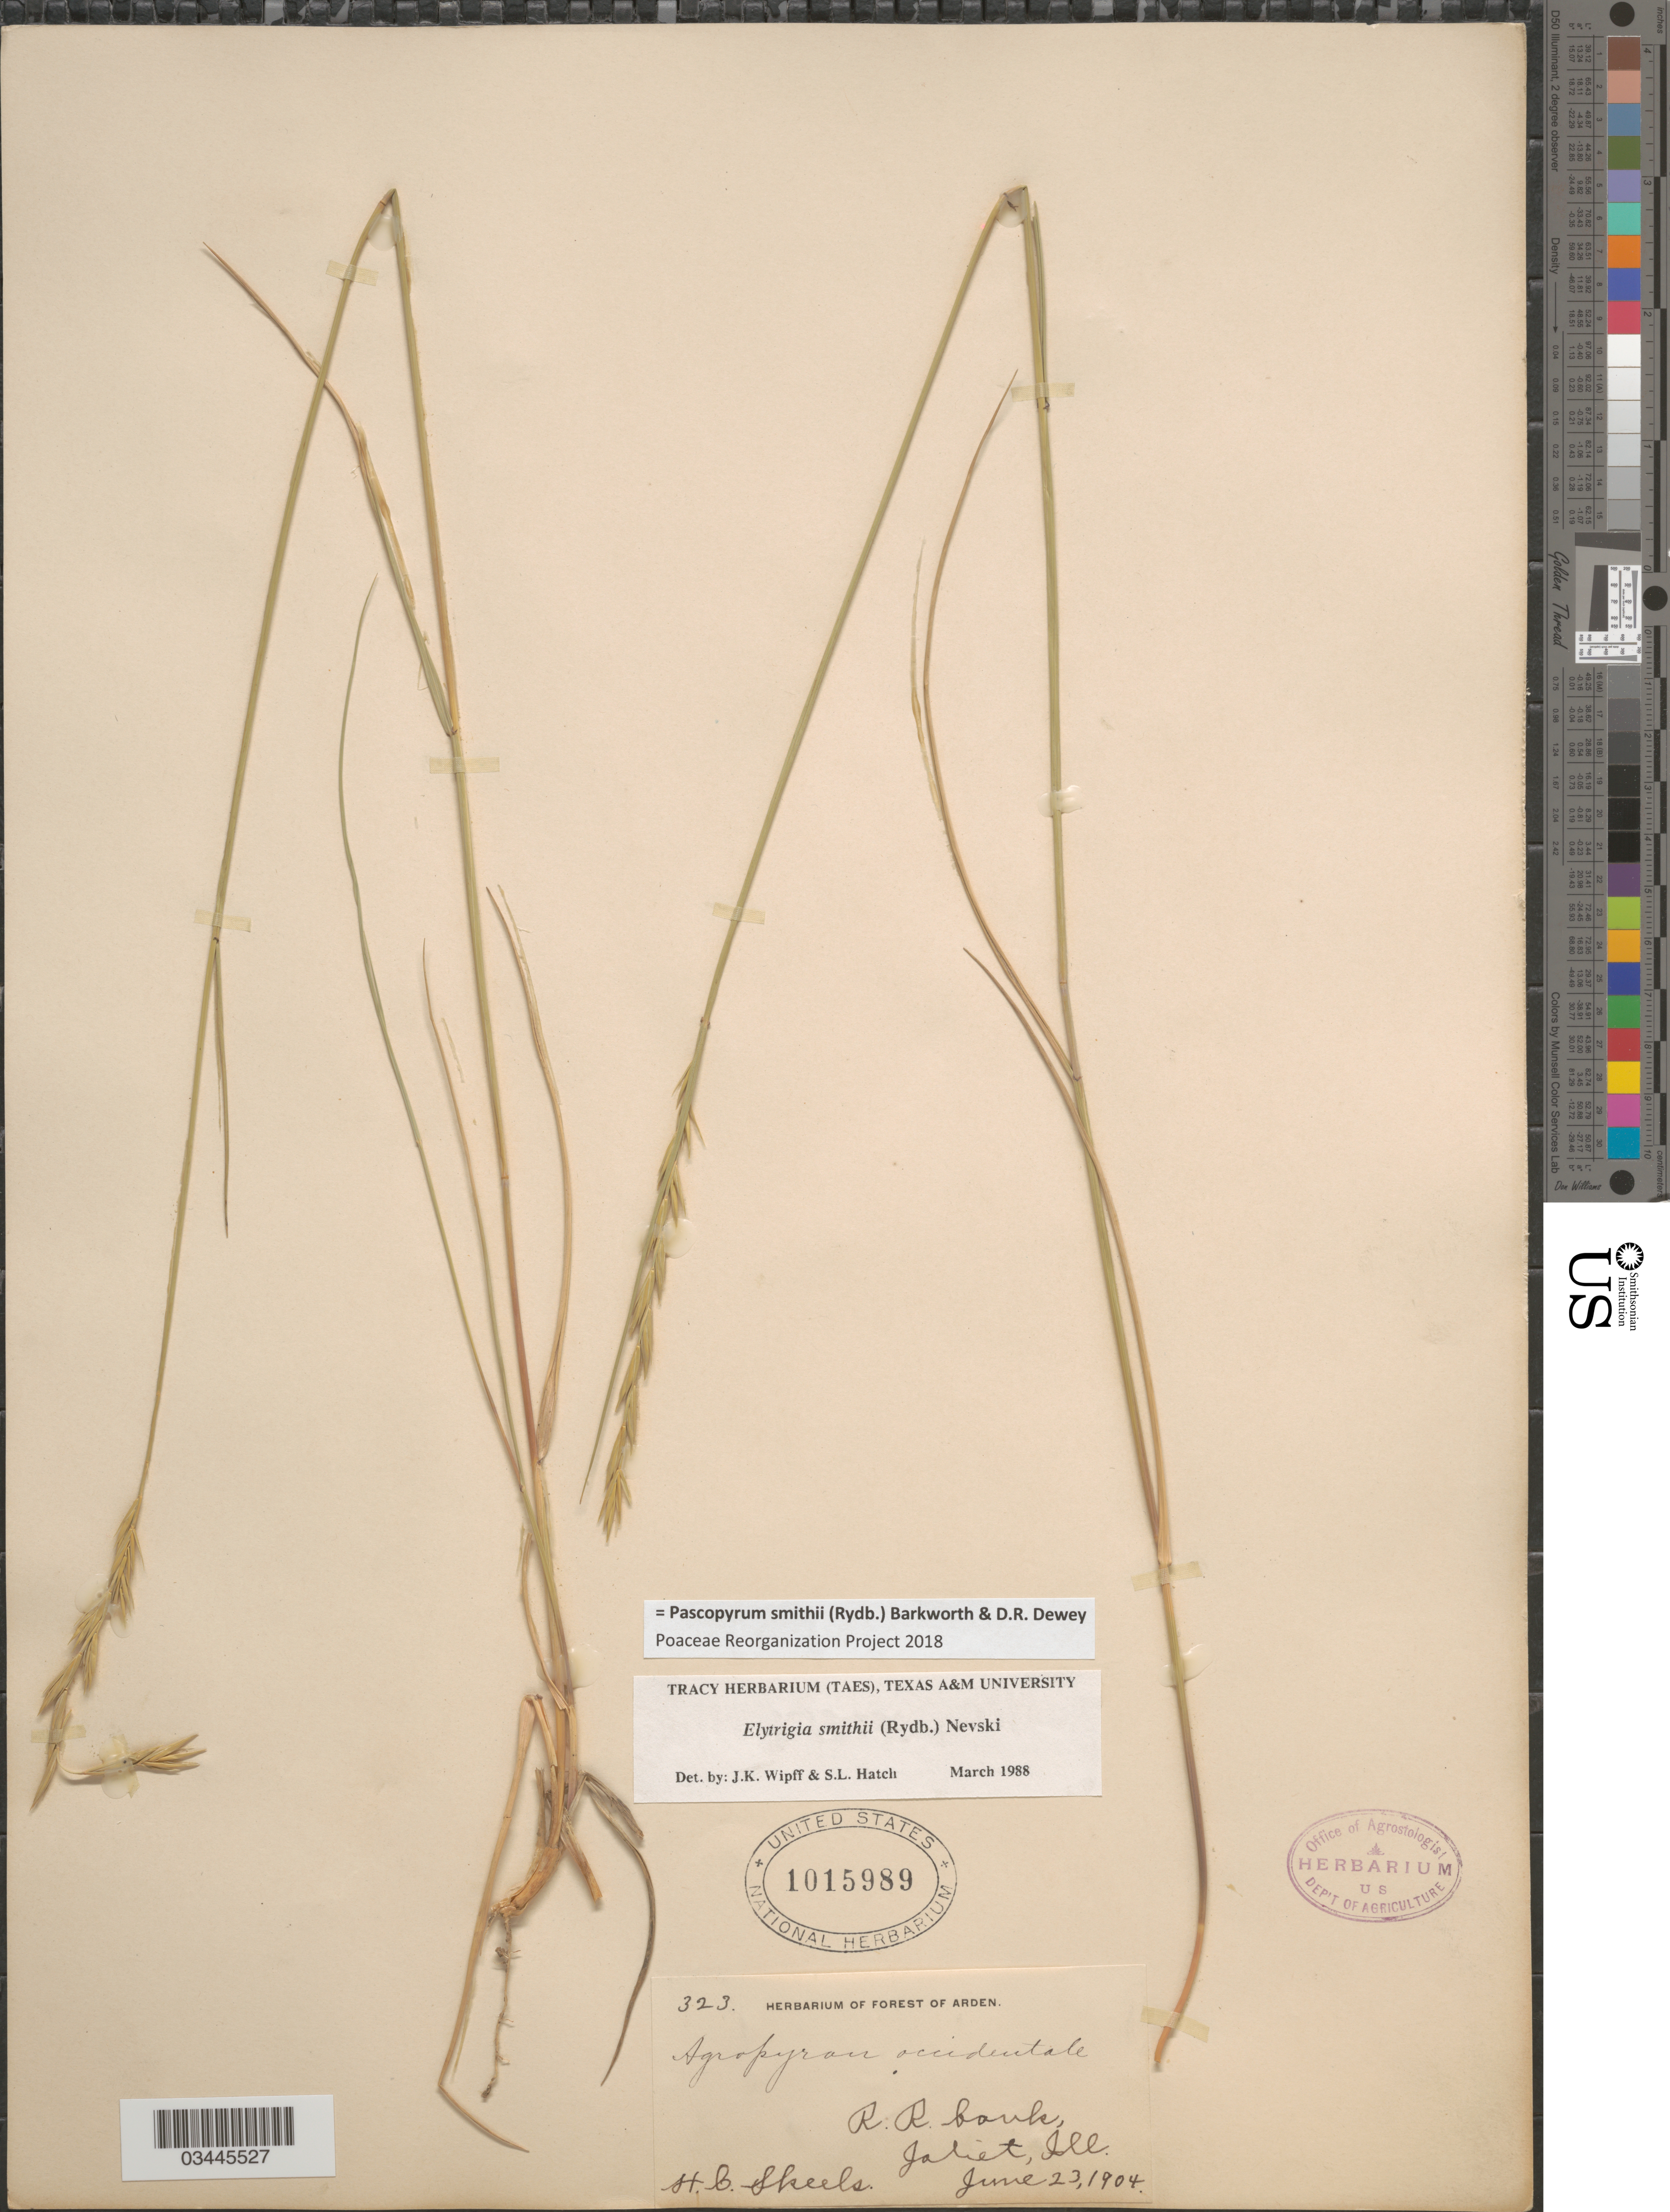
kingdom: Plantae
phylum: Tracheophyta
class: Liliopsida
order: Poales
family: Poaceae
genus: Pascopyrum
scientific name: Pascopyrum smithii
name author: (Rydb.) Barkworth & Dewey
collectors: H. Skeels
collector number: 323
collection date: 1904-06-23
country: United States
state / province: Illinois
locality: R. R. bank, Joliet.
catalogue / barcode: US 1015989